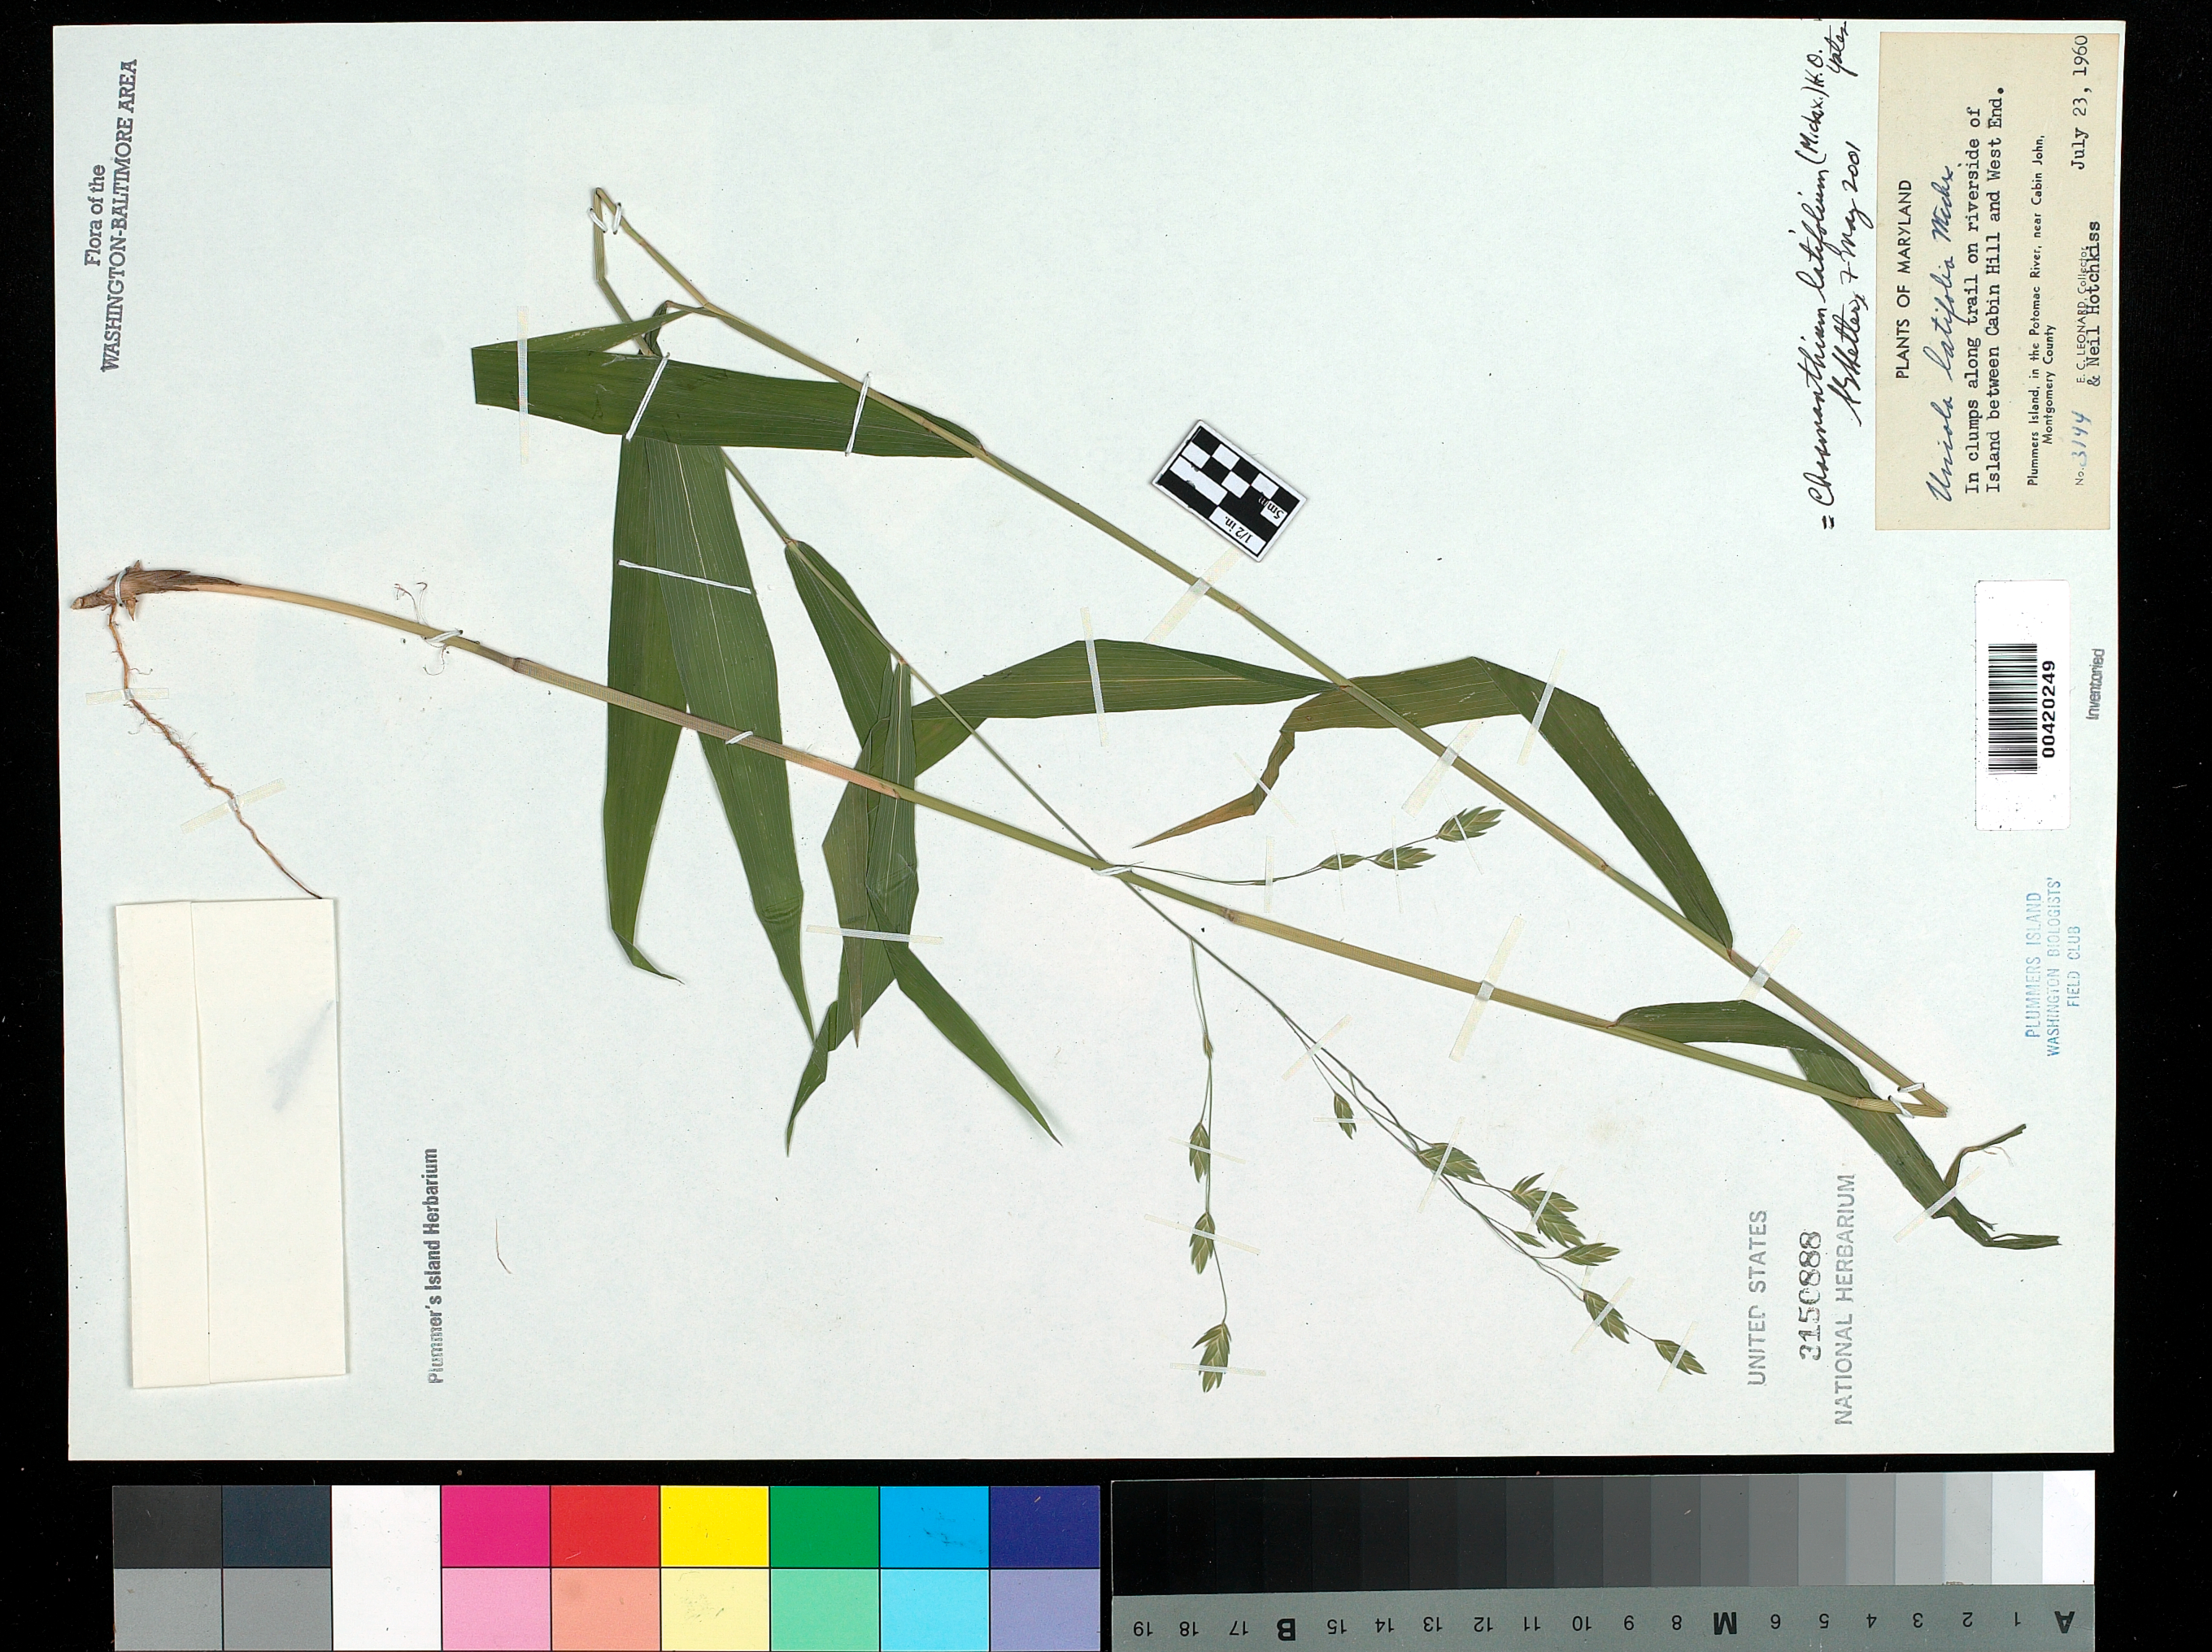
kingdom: Plantae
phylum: Tracheophyta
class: Liliopsida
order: Poales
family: Poaceae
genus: Chasmanthium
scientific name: Chasmanthium latifolium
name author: (Michx.) H.O. Yates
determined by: Shetler, Stanwyn G., (US), NMNH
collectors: E. C. Leonard & N. Hotchkiss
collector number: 3144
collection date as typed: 23 Jul 1960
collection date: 1960-07-23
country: United States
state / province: Maryland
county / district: Montgomery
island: Plummers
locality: Plummer's Island; along trail on riverside between Cabin Hill and west end C. & O. Canal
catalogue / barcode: US 3150888